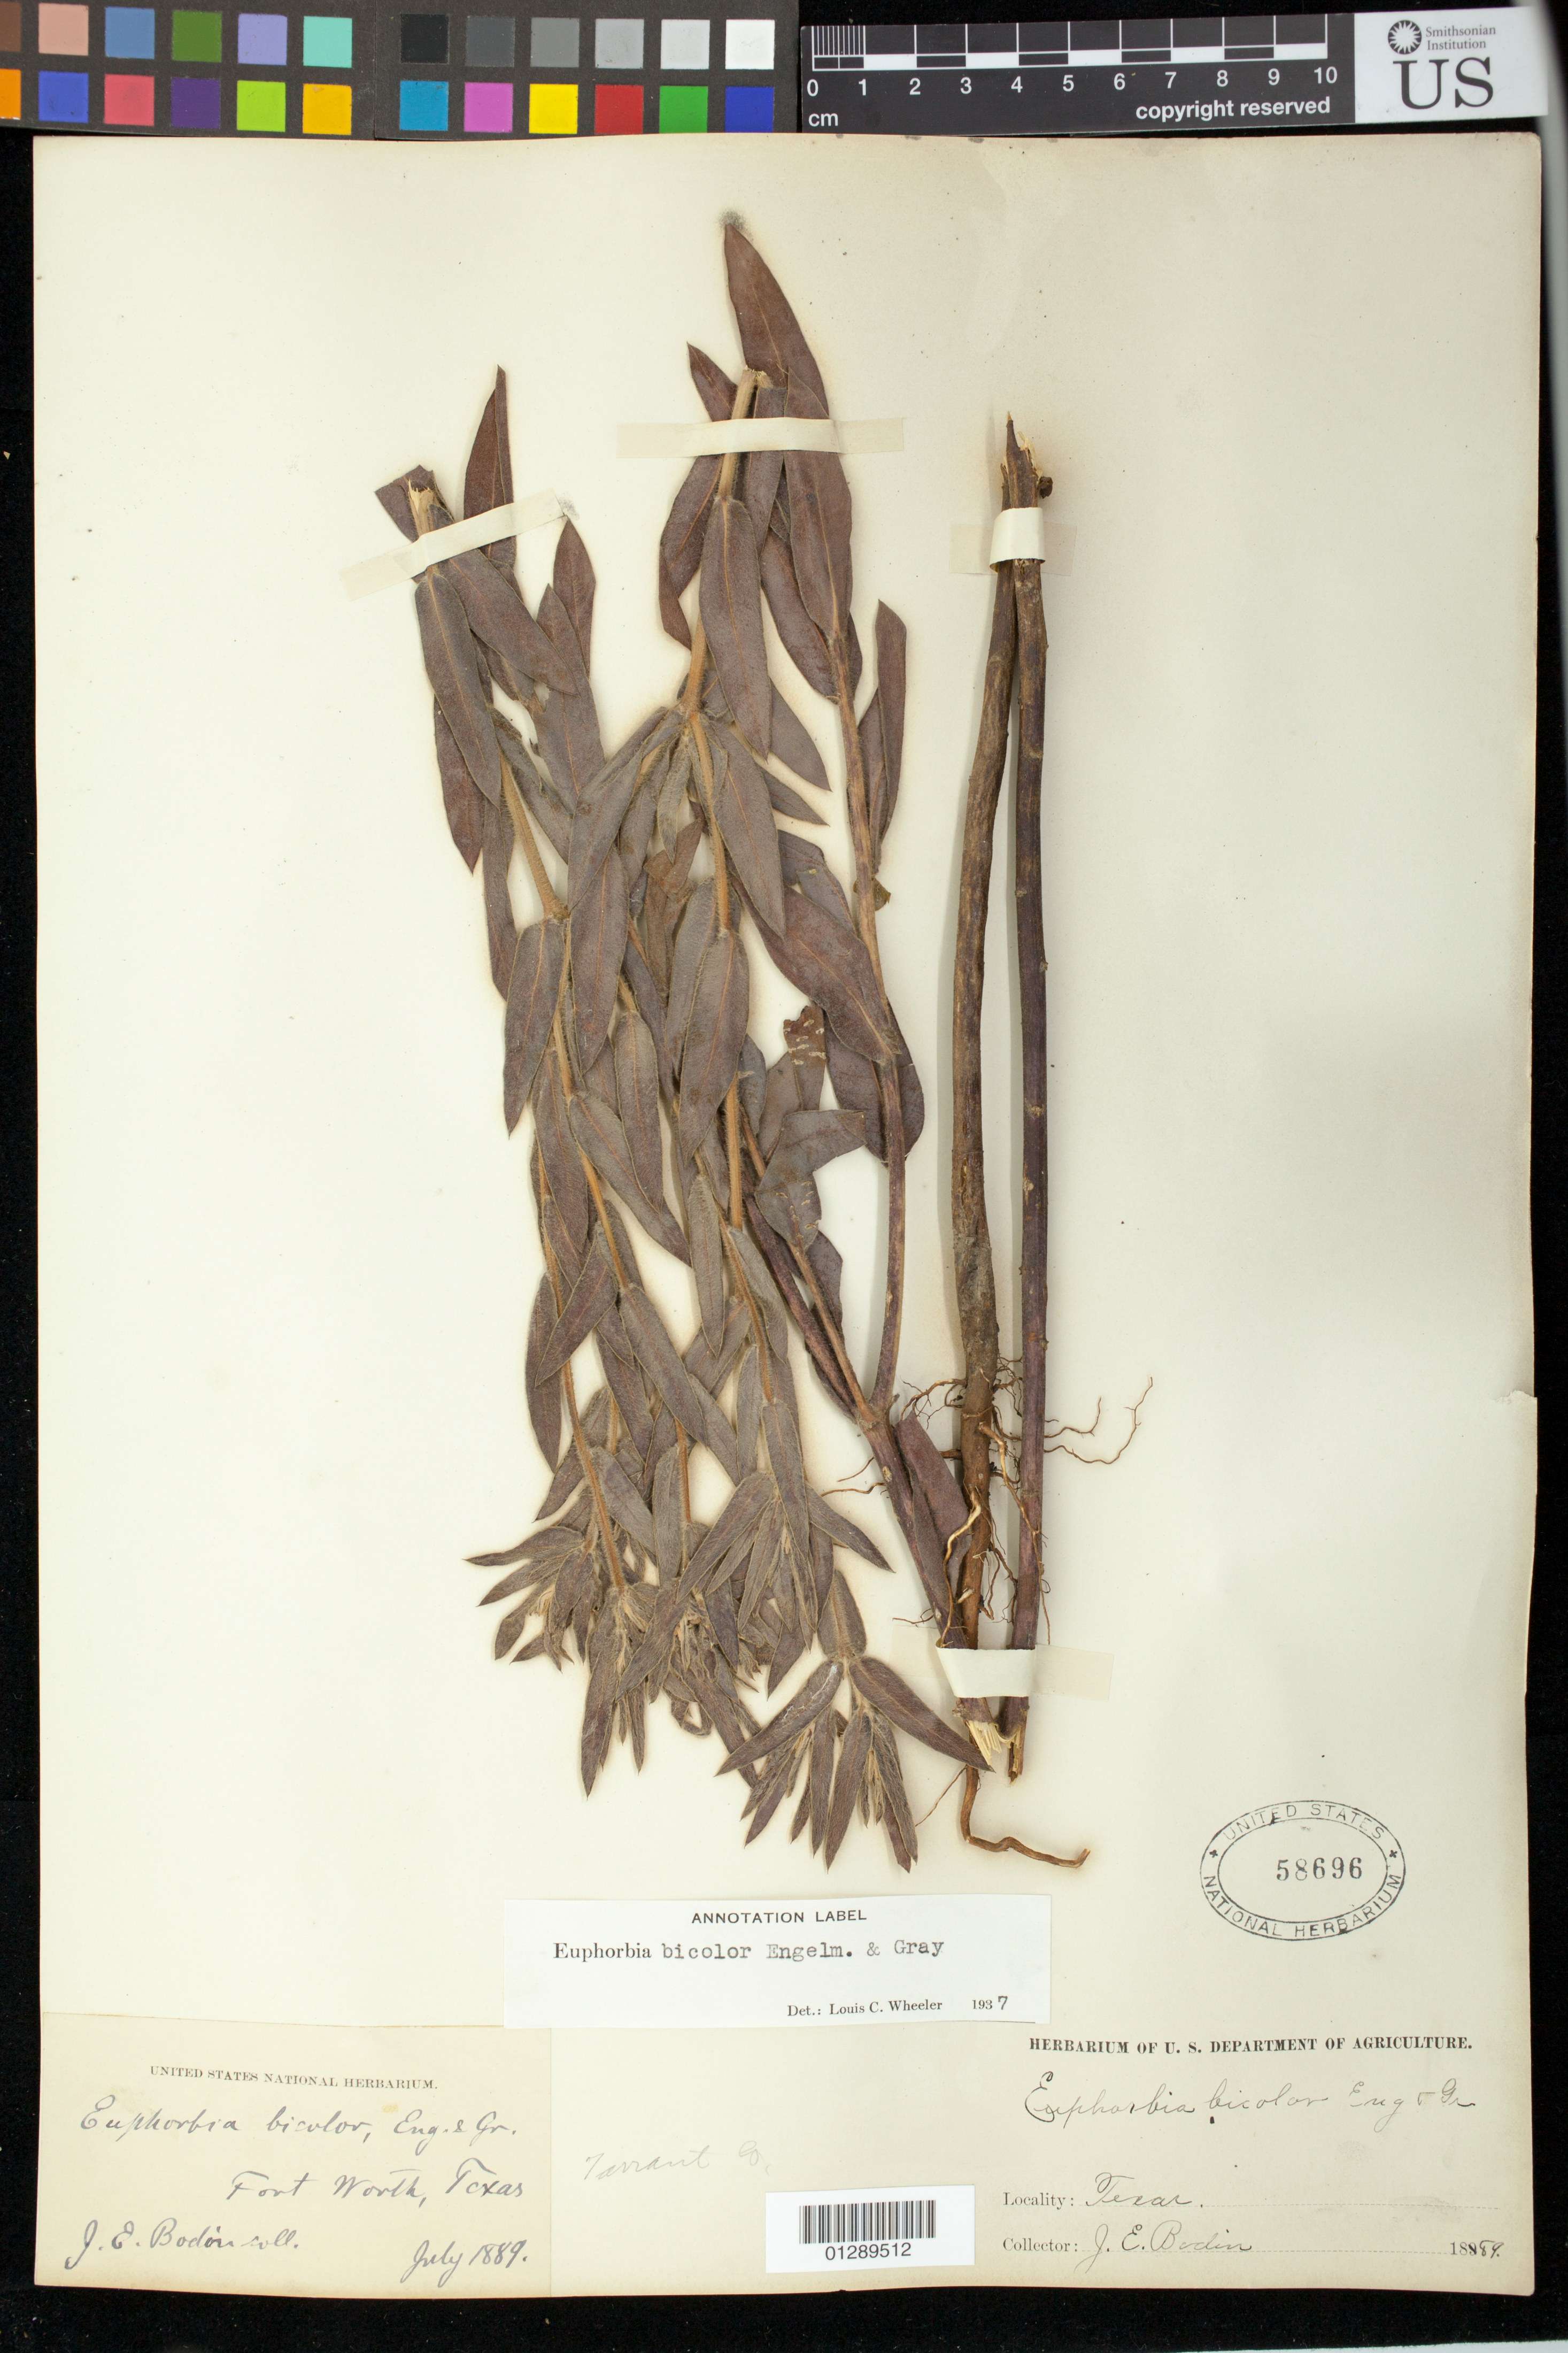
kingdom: Plantae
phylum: Tracheophyta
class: Magnoliopsida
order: Malpighiales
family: Euphorbiaceae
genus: Euphorbia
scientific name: Euphorbia bicolor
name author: Engelm. & A. Gray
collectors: J. E. Bodin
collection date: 1889-07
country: United States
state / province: Texas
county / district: Tarrant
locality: Fort Worth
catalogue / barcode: US 58696